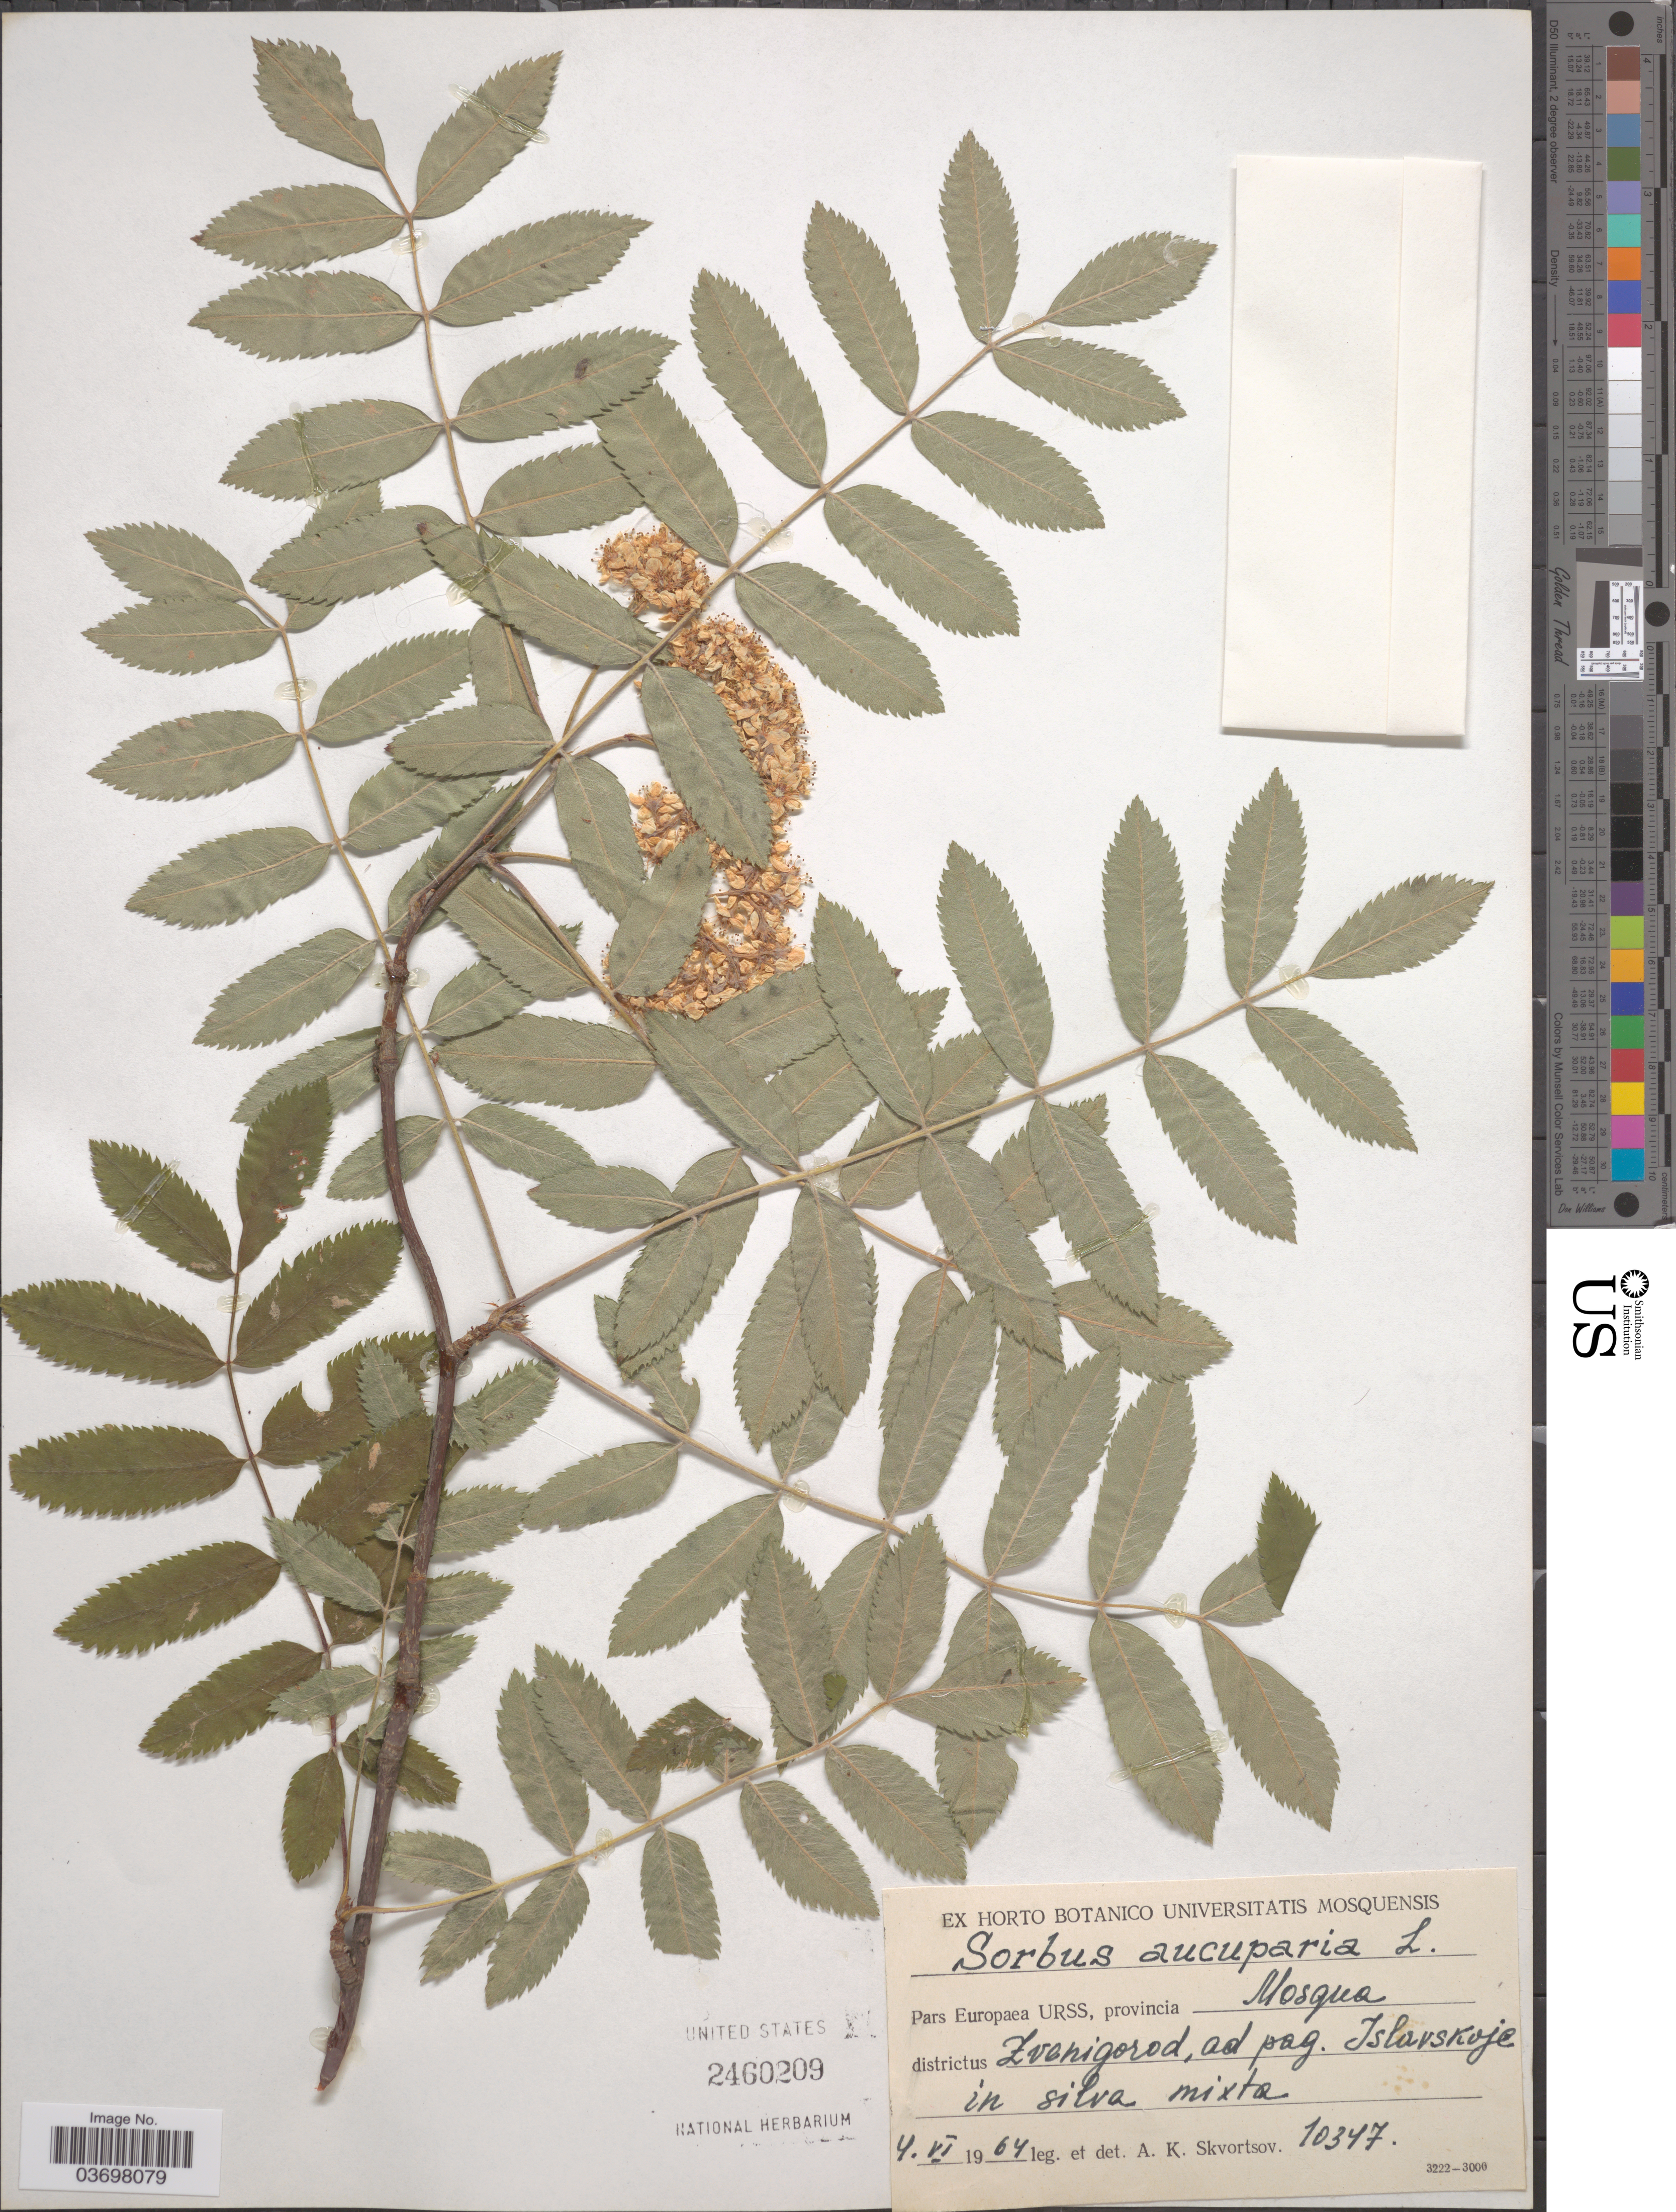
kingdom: Plantae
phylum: Tracheophyta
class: Magnoliopsida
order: Rosales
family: Rosaceae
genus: Sorbus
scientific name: Sorbus aucuparia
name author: L.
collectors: A. K. Skvortsov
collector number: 10347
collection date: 1964-06-04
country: Russian Federation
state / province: Moscow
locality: Pars Europaea URSS, provincia Mosqua. Districtus Zvenigorod, ad pag. Islavskoje in silva mixta.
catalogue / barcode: US 2460209